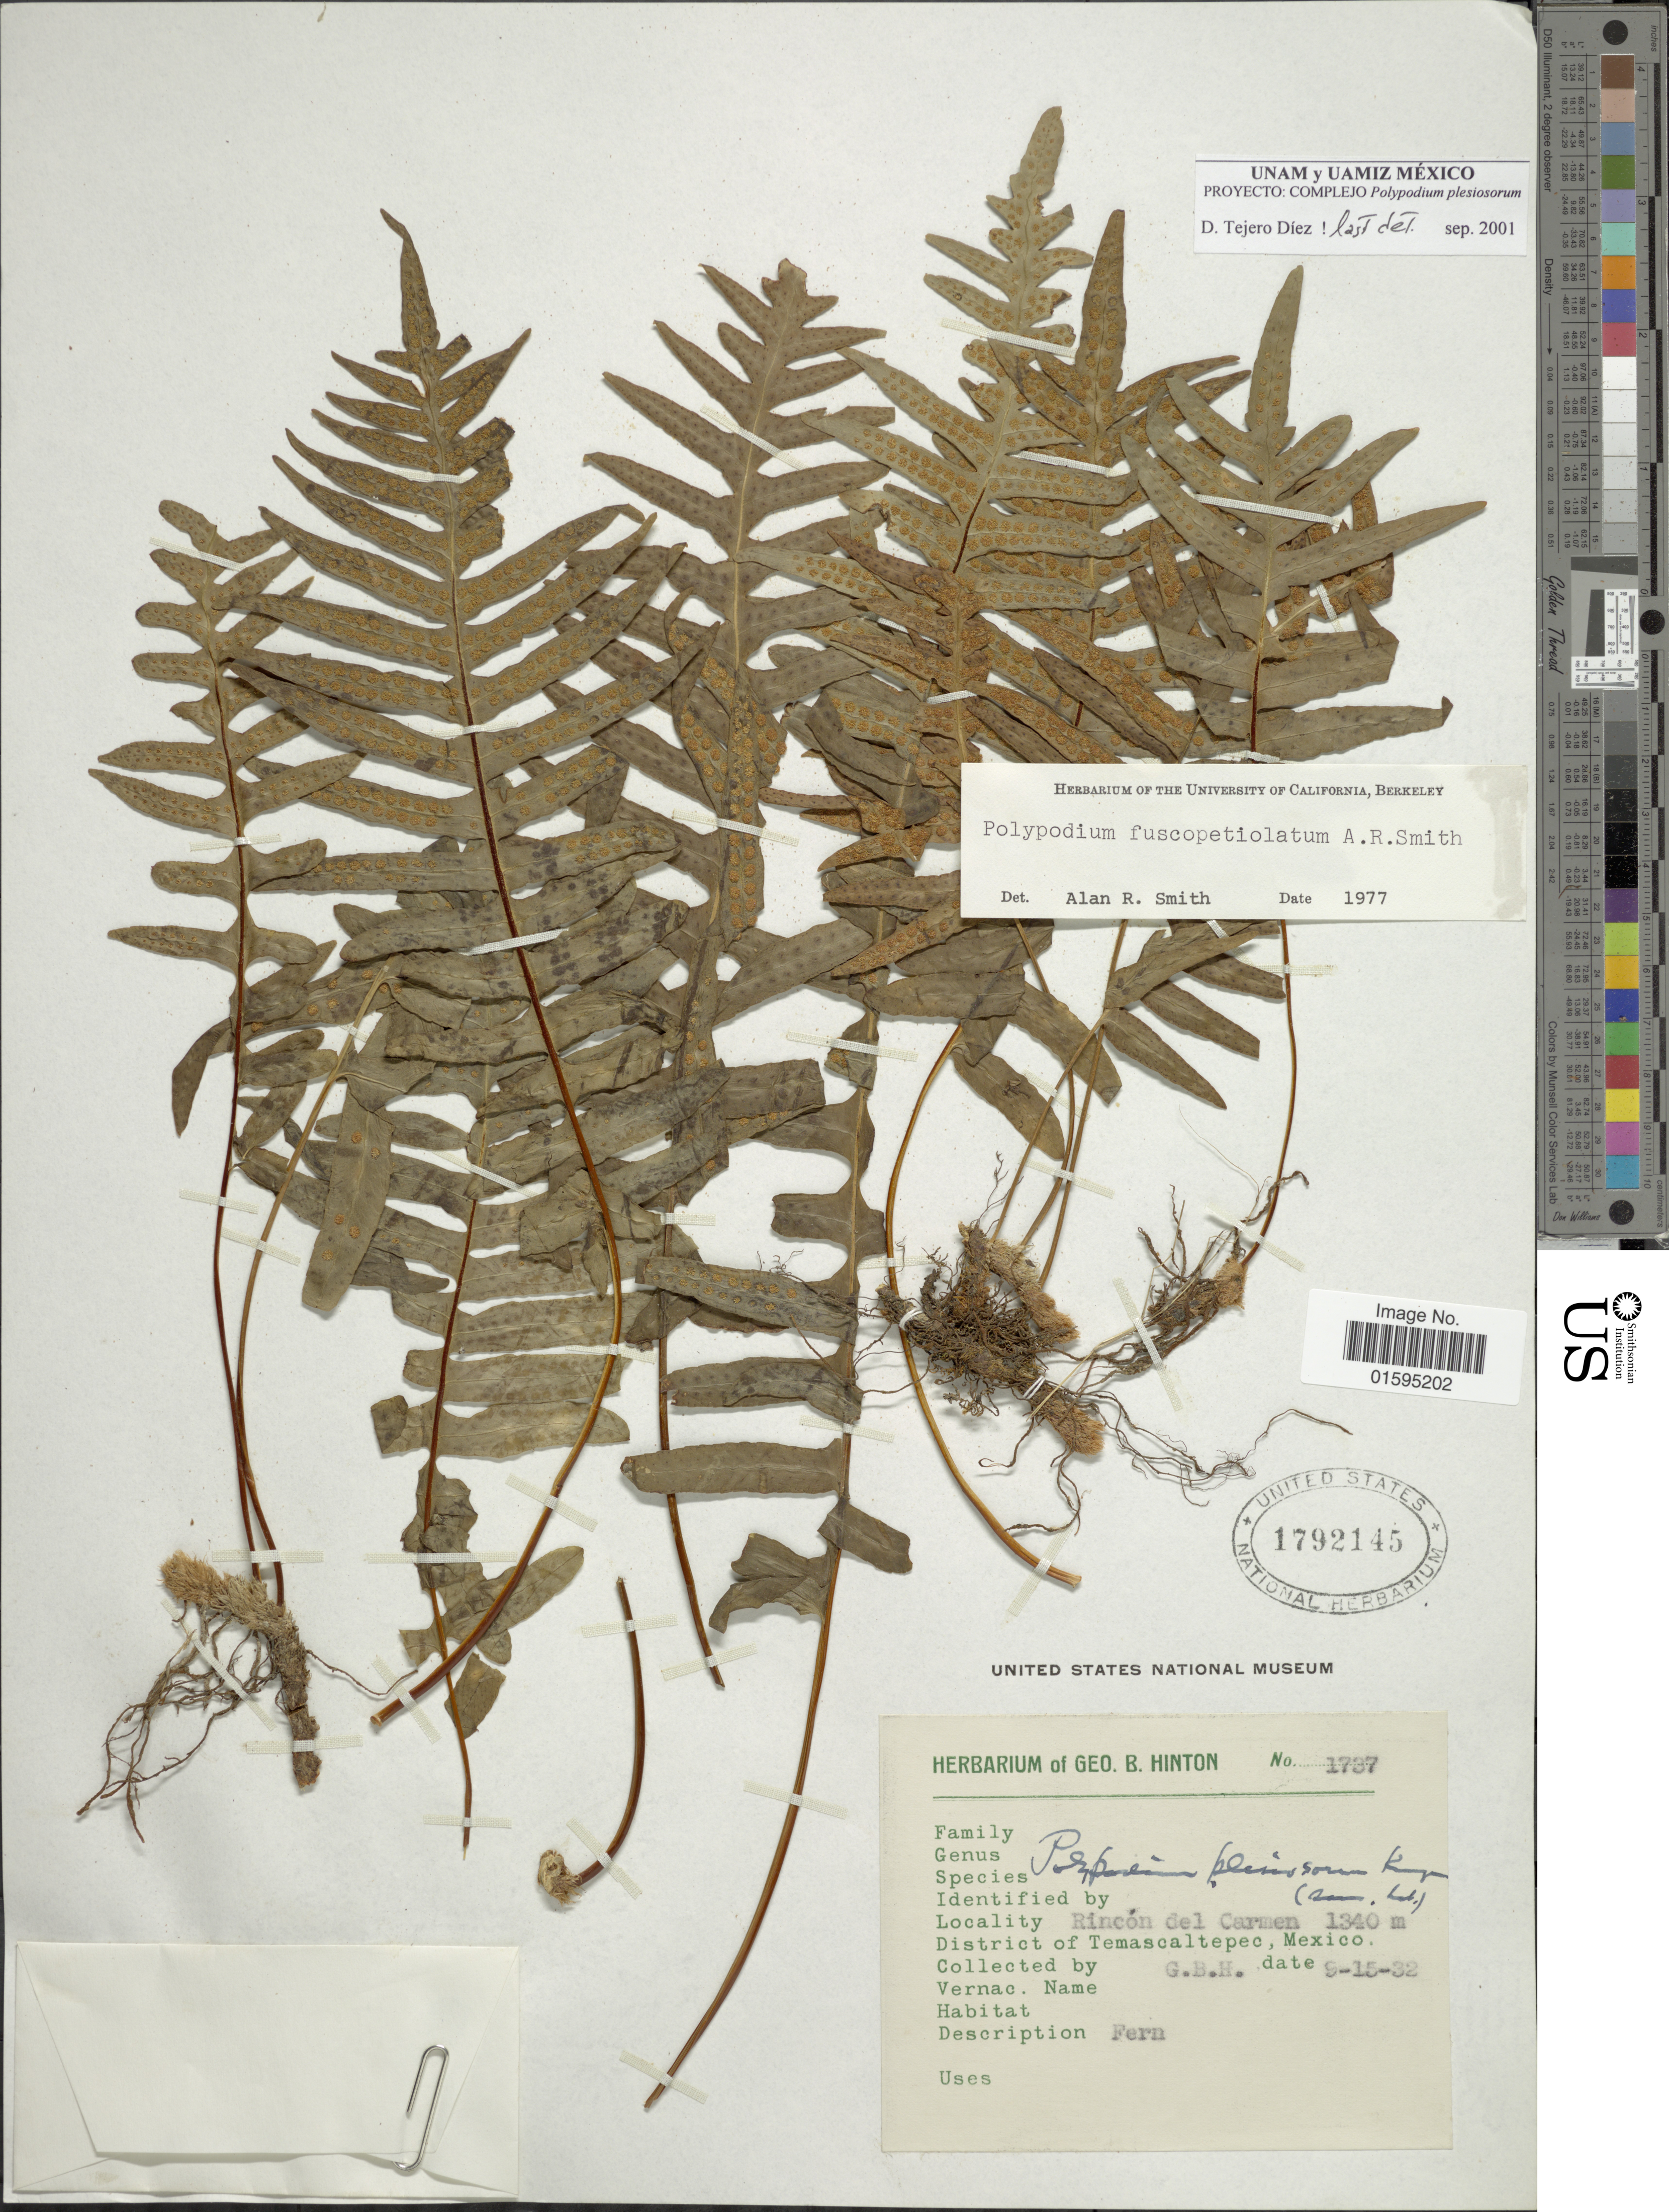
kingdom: Plantae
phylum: Tracheophyta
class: Polypodiopsida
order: Polypodiales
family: Polypodiaceae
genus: Polypodium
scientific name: Polypodium fuscopetiolatum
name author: A.R. Sm.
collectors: G. B. Hinton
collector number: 1737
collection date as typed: Transcribed d/m/y: 15/9/32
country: Mexico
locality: Rincón del Carmen, District of Temascaltepec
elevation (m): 1340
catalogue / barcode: US 1792145